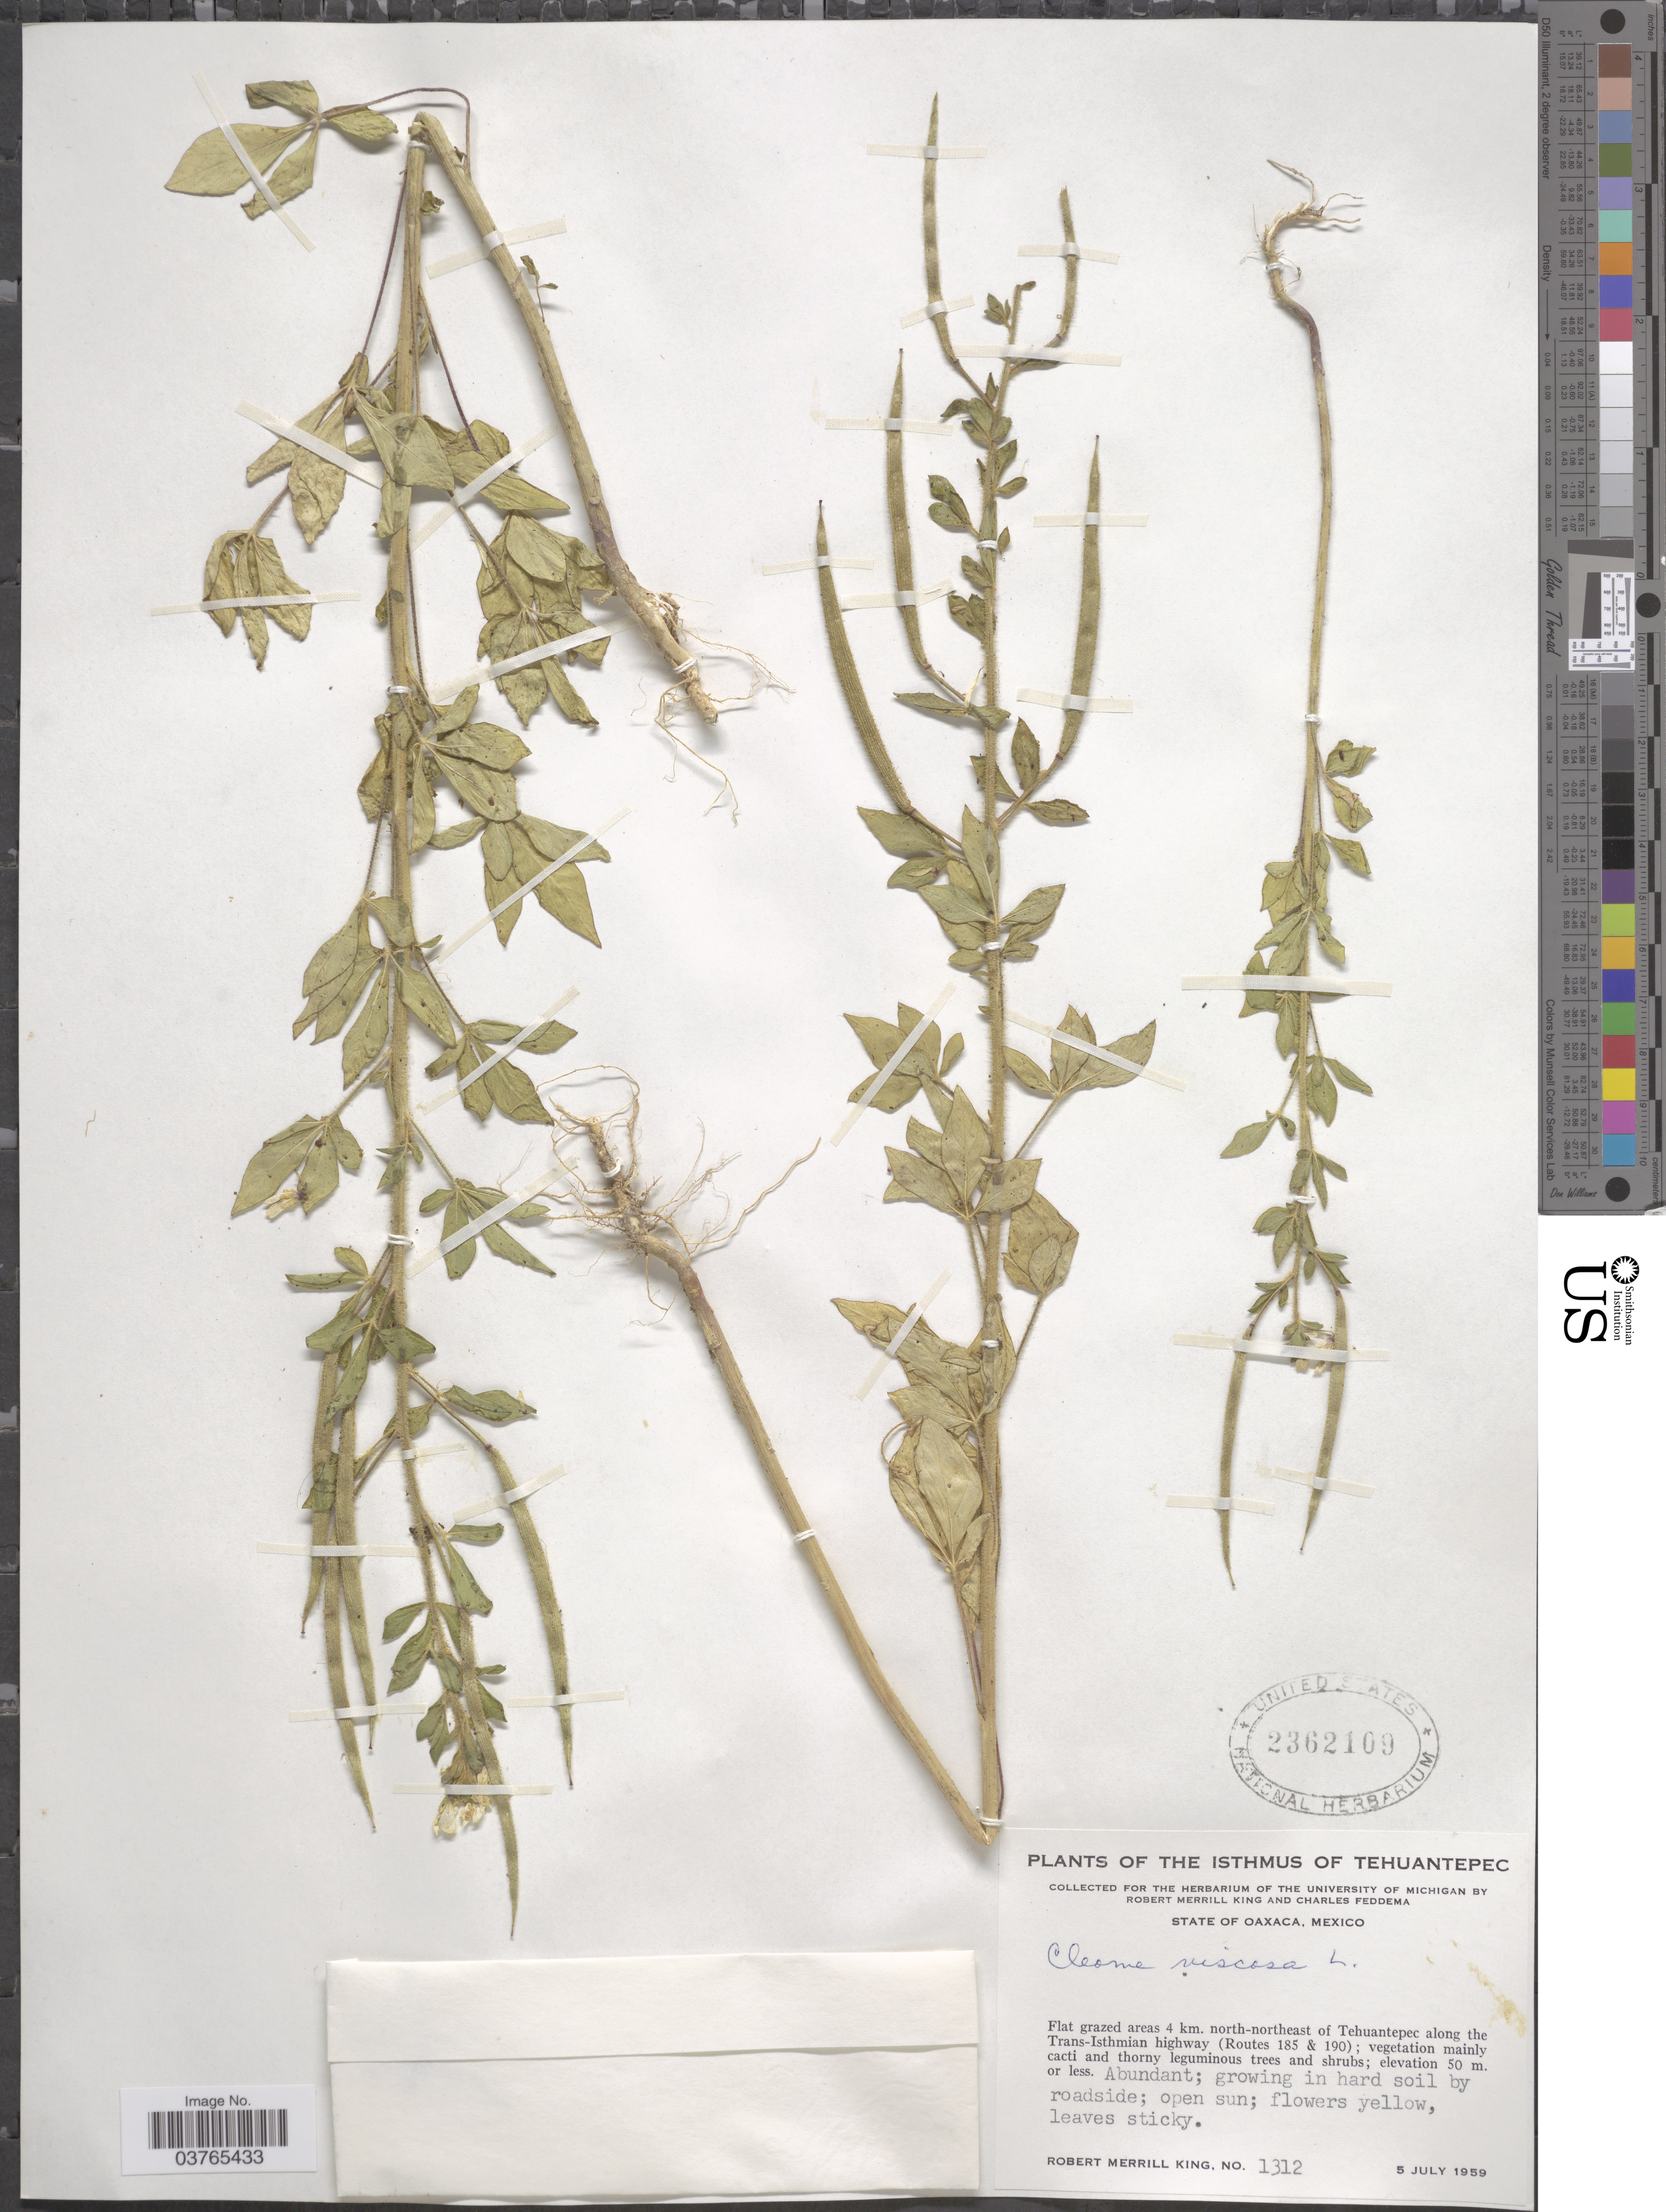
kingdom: Plantae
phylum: Tracheophyta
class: Magnoliopsida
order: Brassicales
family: Cleomaceae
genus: Arivela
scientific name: Arivela viscosa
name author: (L.) Raf.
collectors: R. M. King & C. Feddema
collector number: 1312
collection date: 1959-07-05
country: Mexico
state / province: Oaxaca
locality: The Isthmus of Tehuantepec. 4 km. north-northeast of Tehuantepec along the Trans-Isthmian highway (Routes 185 & 190).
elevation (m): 50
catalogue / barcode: US 2362109